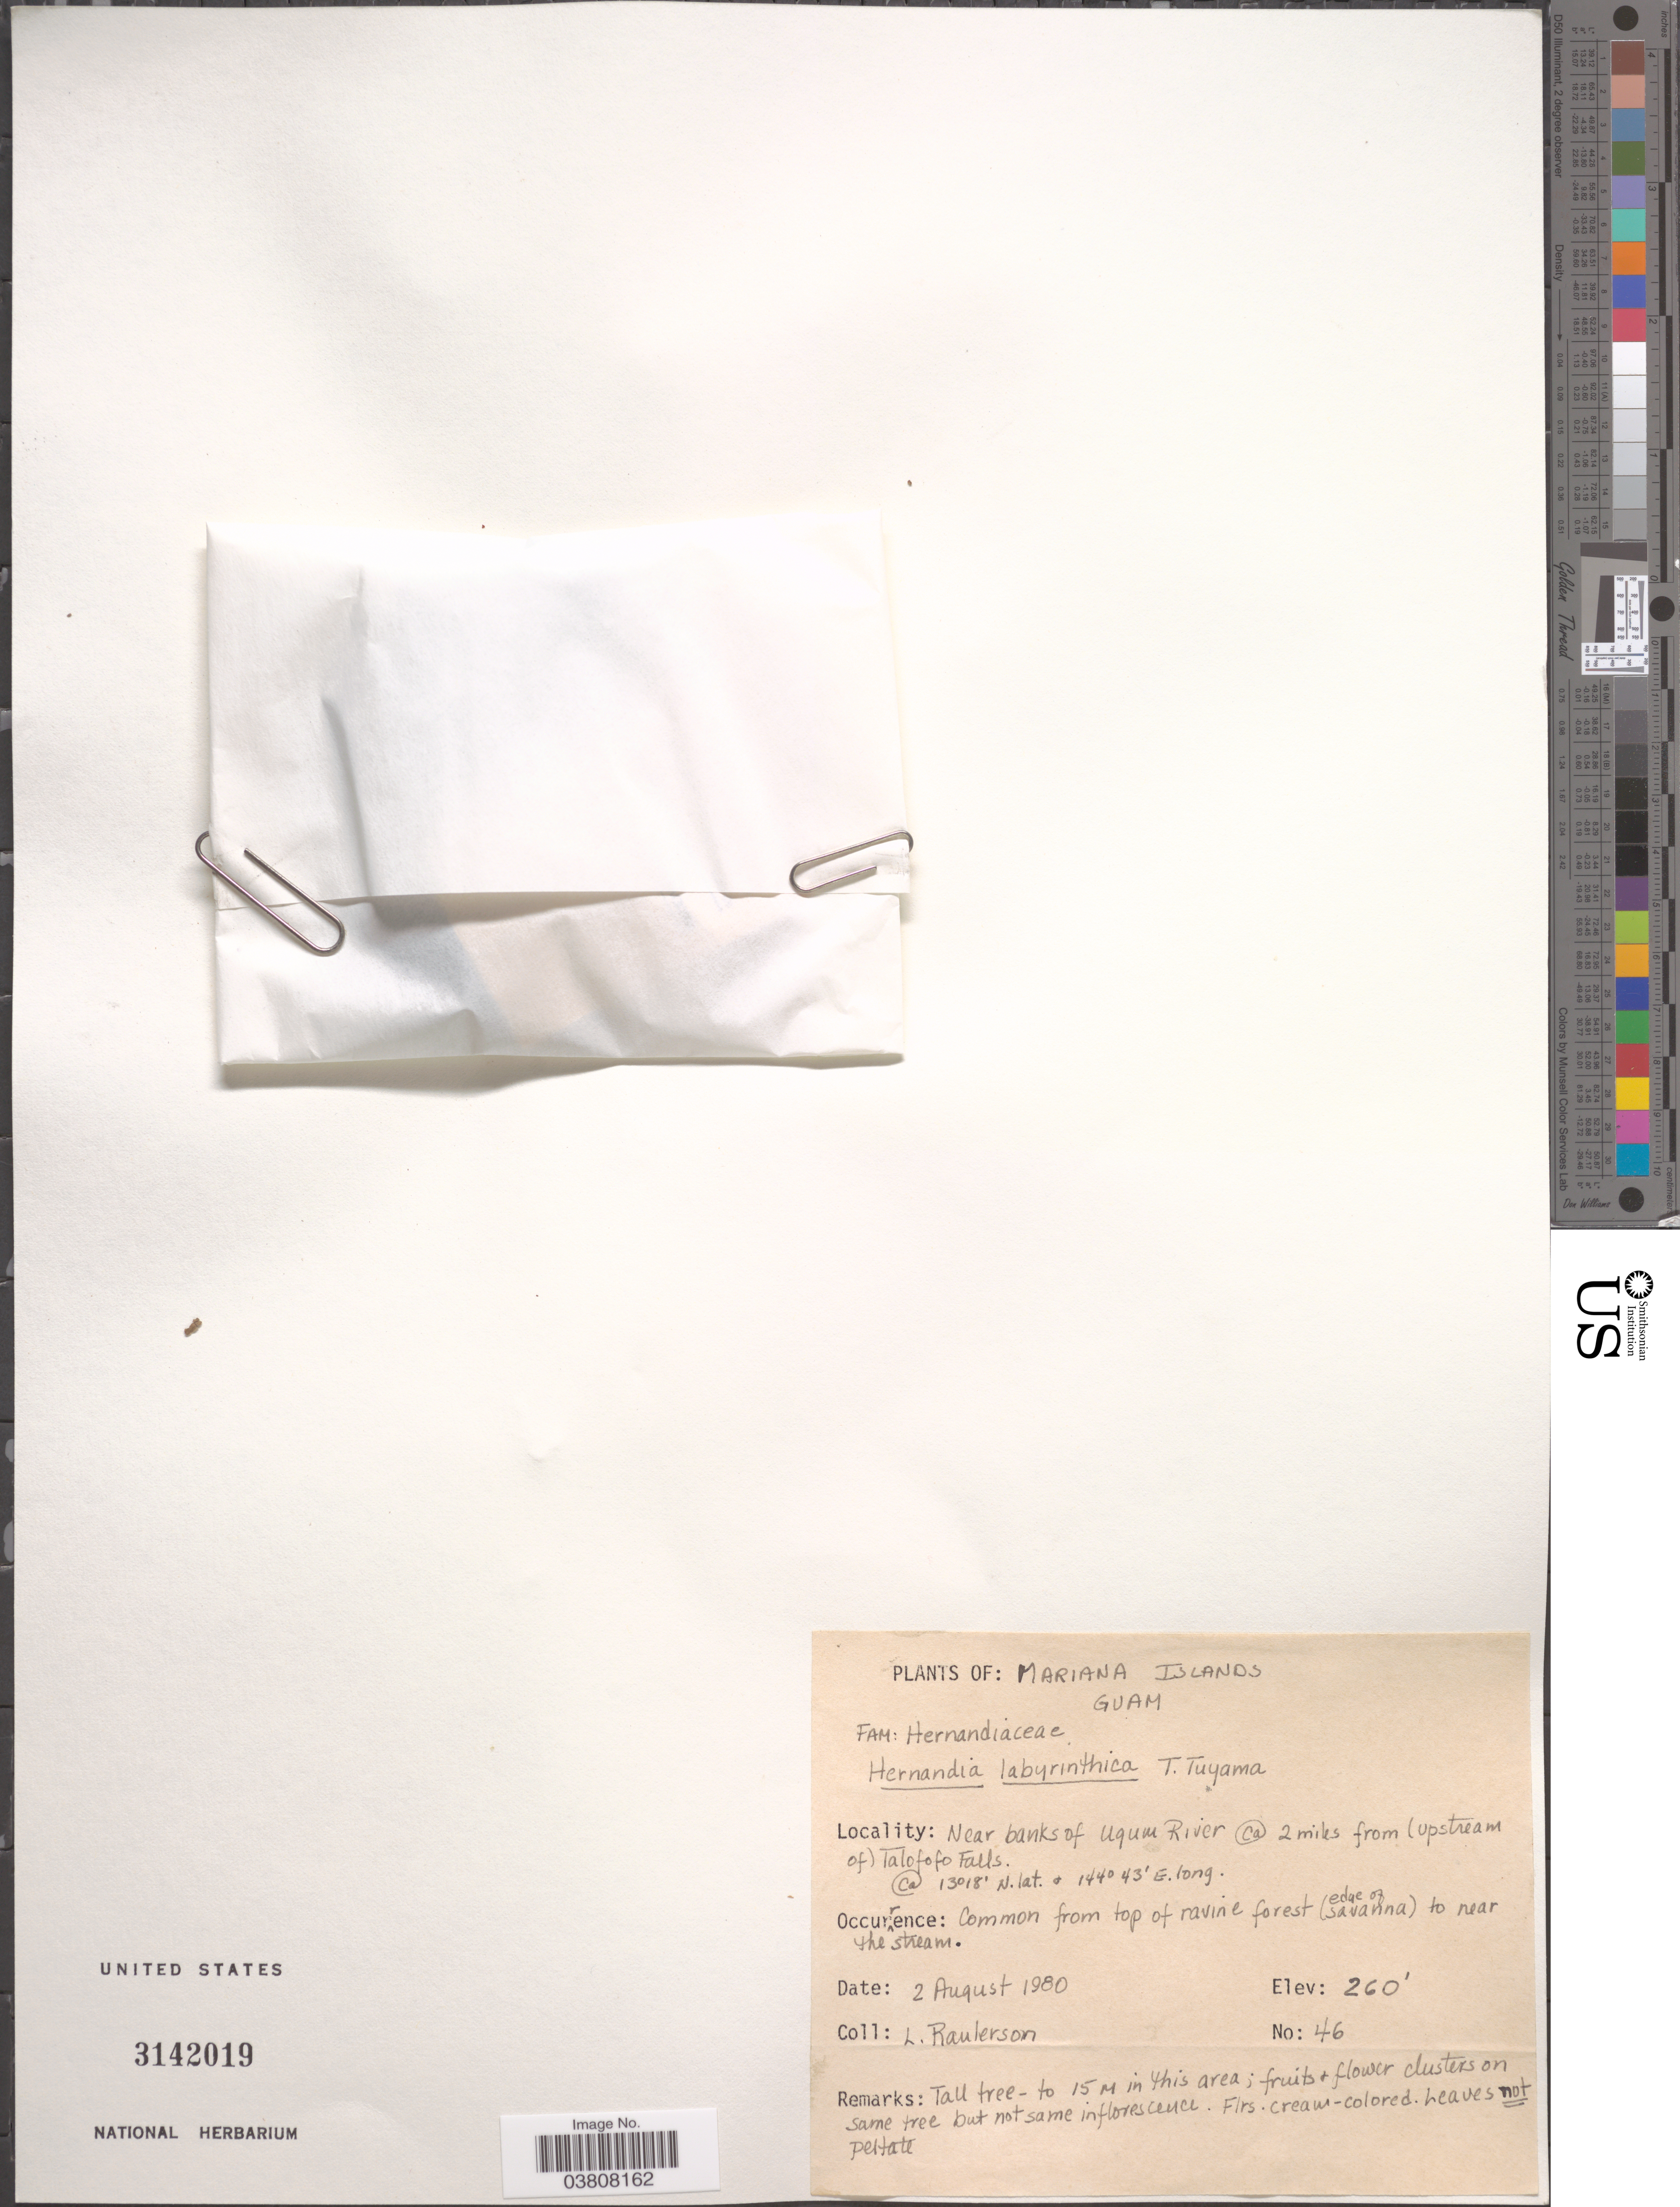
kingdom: Plantae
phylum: Tracheophyta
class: Magnoliopsida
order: Laurales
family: Hernandiaceae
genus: Hernandia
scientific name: Hernandia labrynthia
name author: Tuyama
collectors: L. Raulerson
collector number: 46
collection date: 1980-08-02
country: Guam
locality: Mariana Islands. Near banks of Ugum River ca 2 miles from (upstream of) Talofofo Falls.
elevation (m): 79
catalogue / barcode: US 3142019